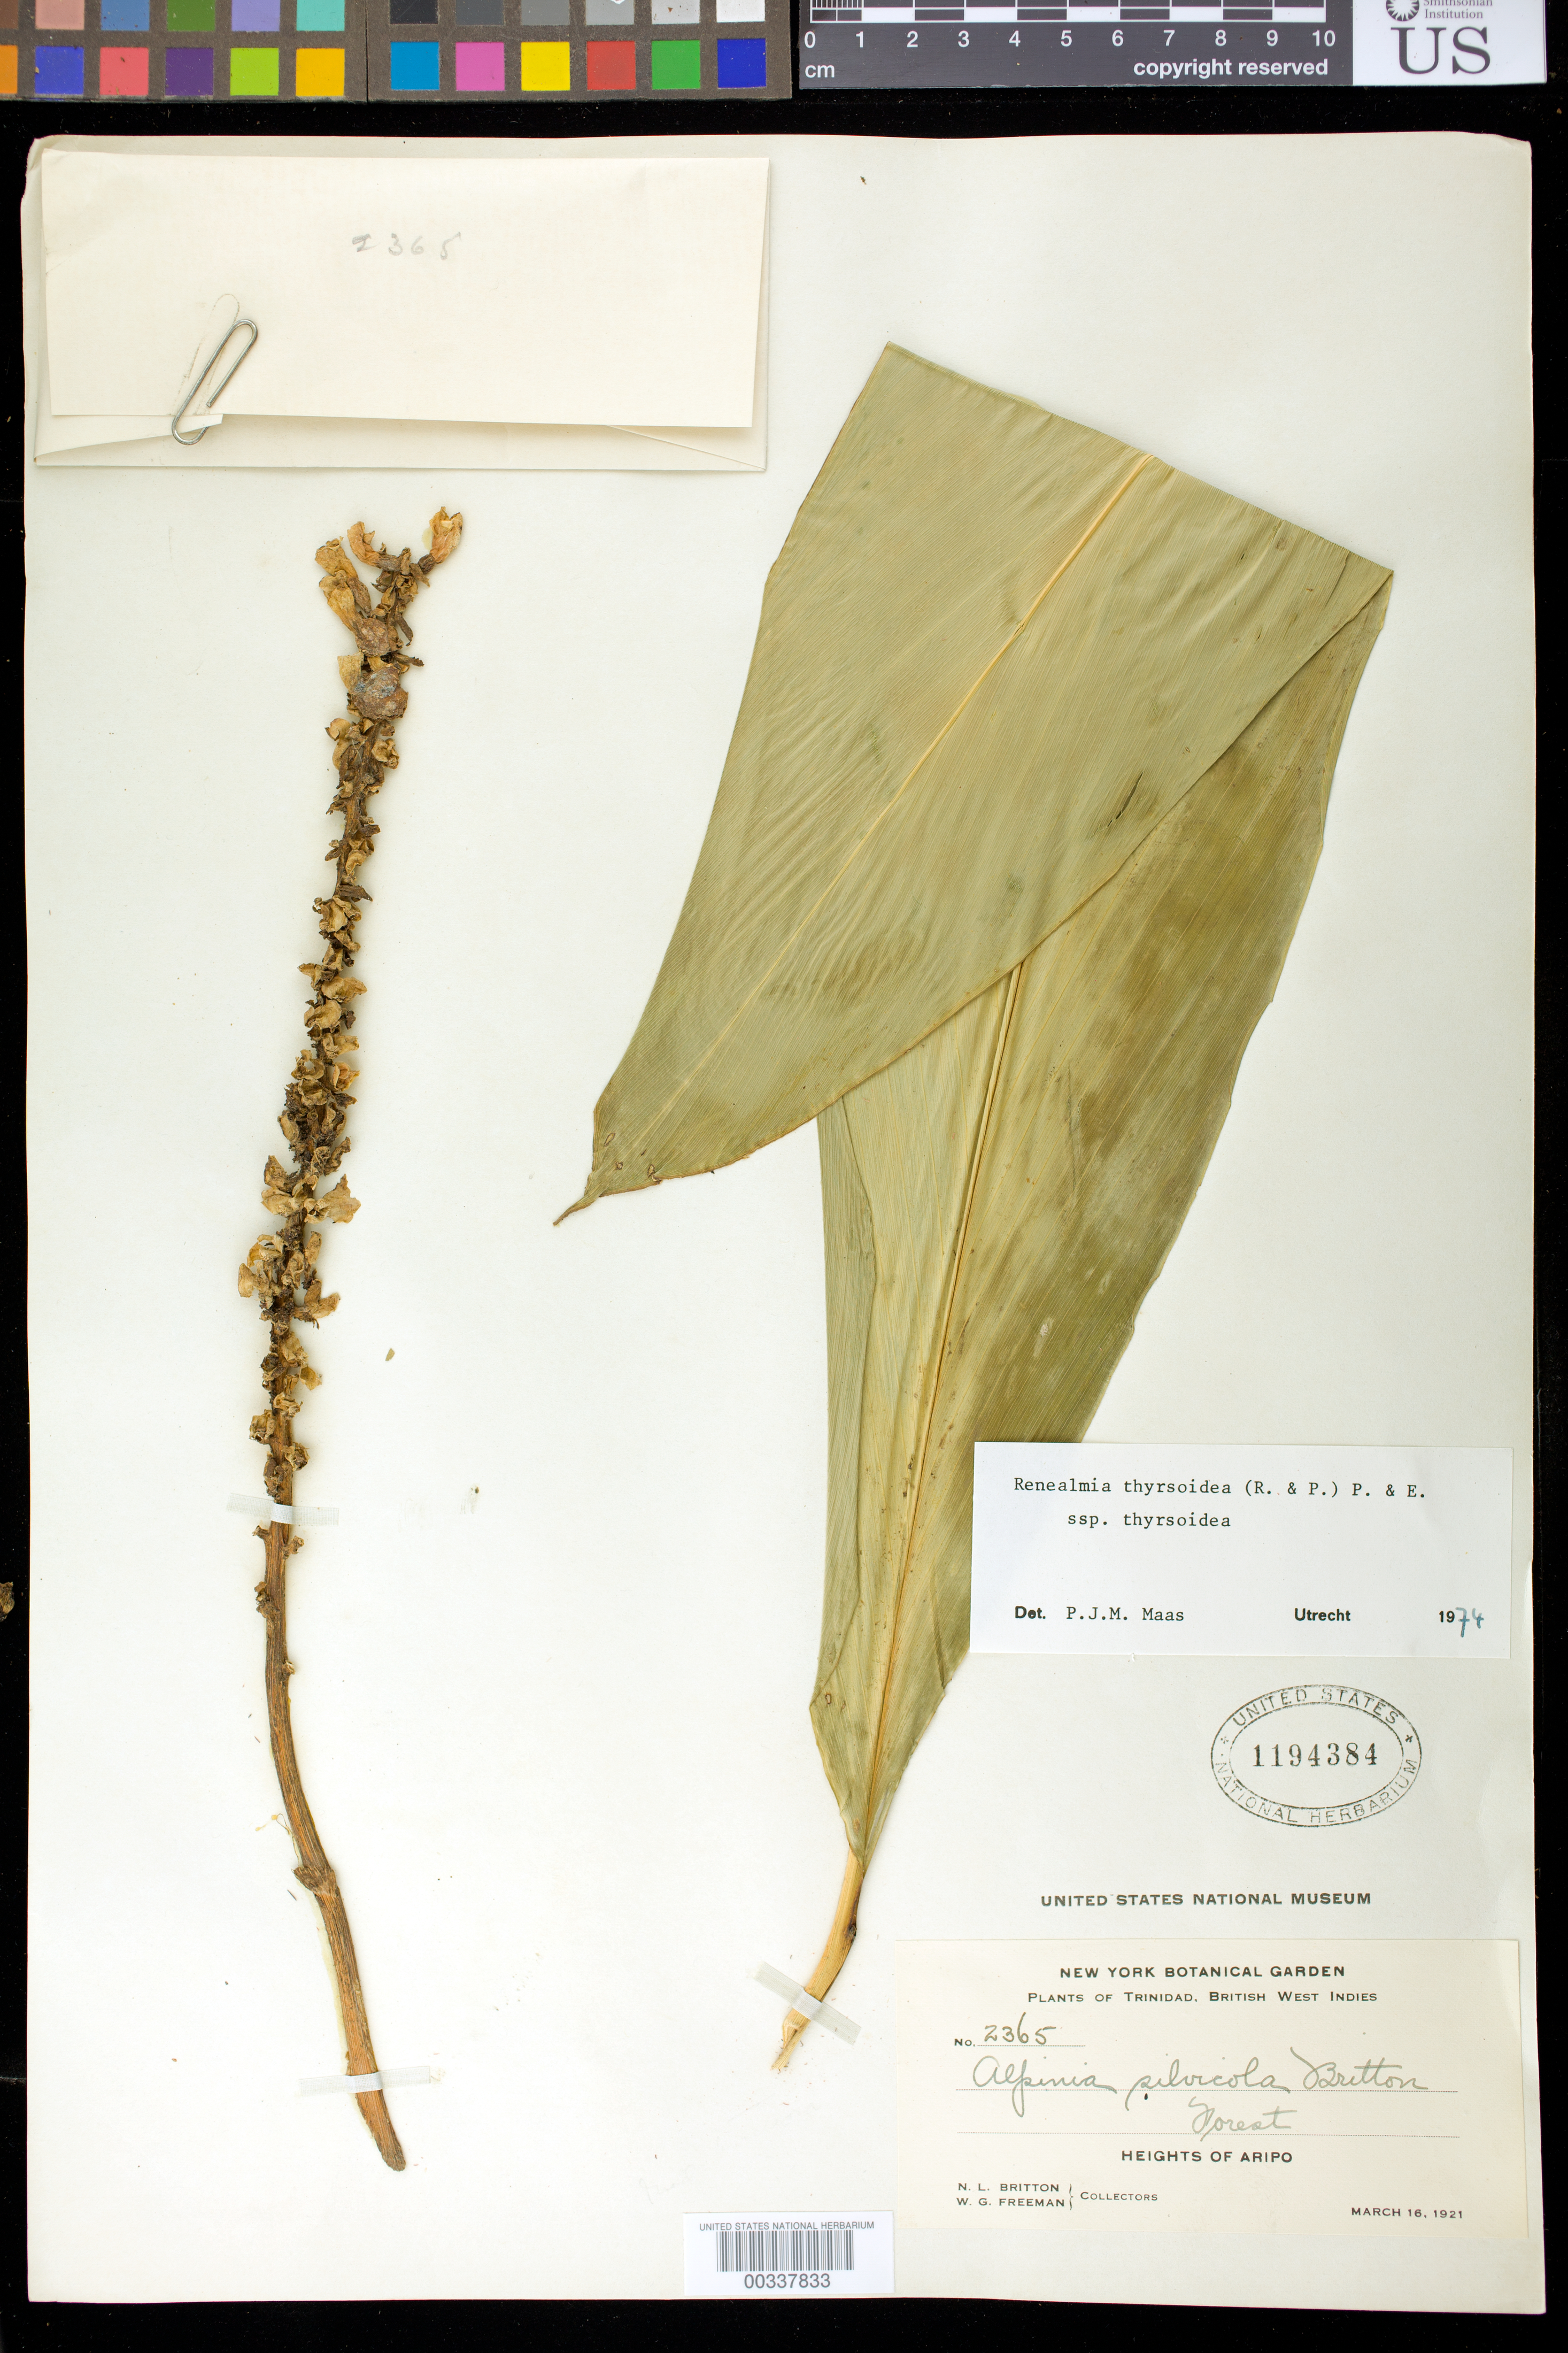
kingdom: Plantae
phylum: Tracheophyta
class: Liliopsida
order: Zingiberales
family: Zingiberaceae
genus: Renealmia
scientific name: Renealmia thyrsoidea subsp. thyrsoidea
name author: (Ruiz & Pav.) Poepp. & Endl.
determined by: Maas, Paul J. M.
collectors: N. Britton & W. Freeman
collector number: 2365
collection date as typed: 16 Mar 1921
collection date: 1921-03-16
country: Trinidad and Tobago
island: Trinidad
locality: Heights of aripo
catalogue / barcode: US 1194384